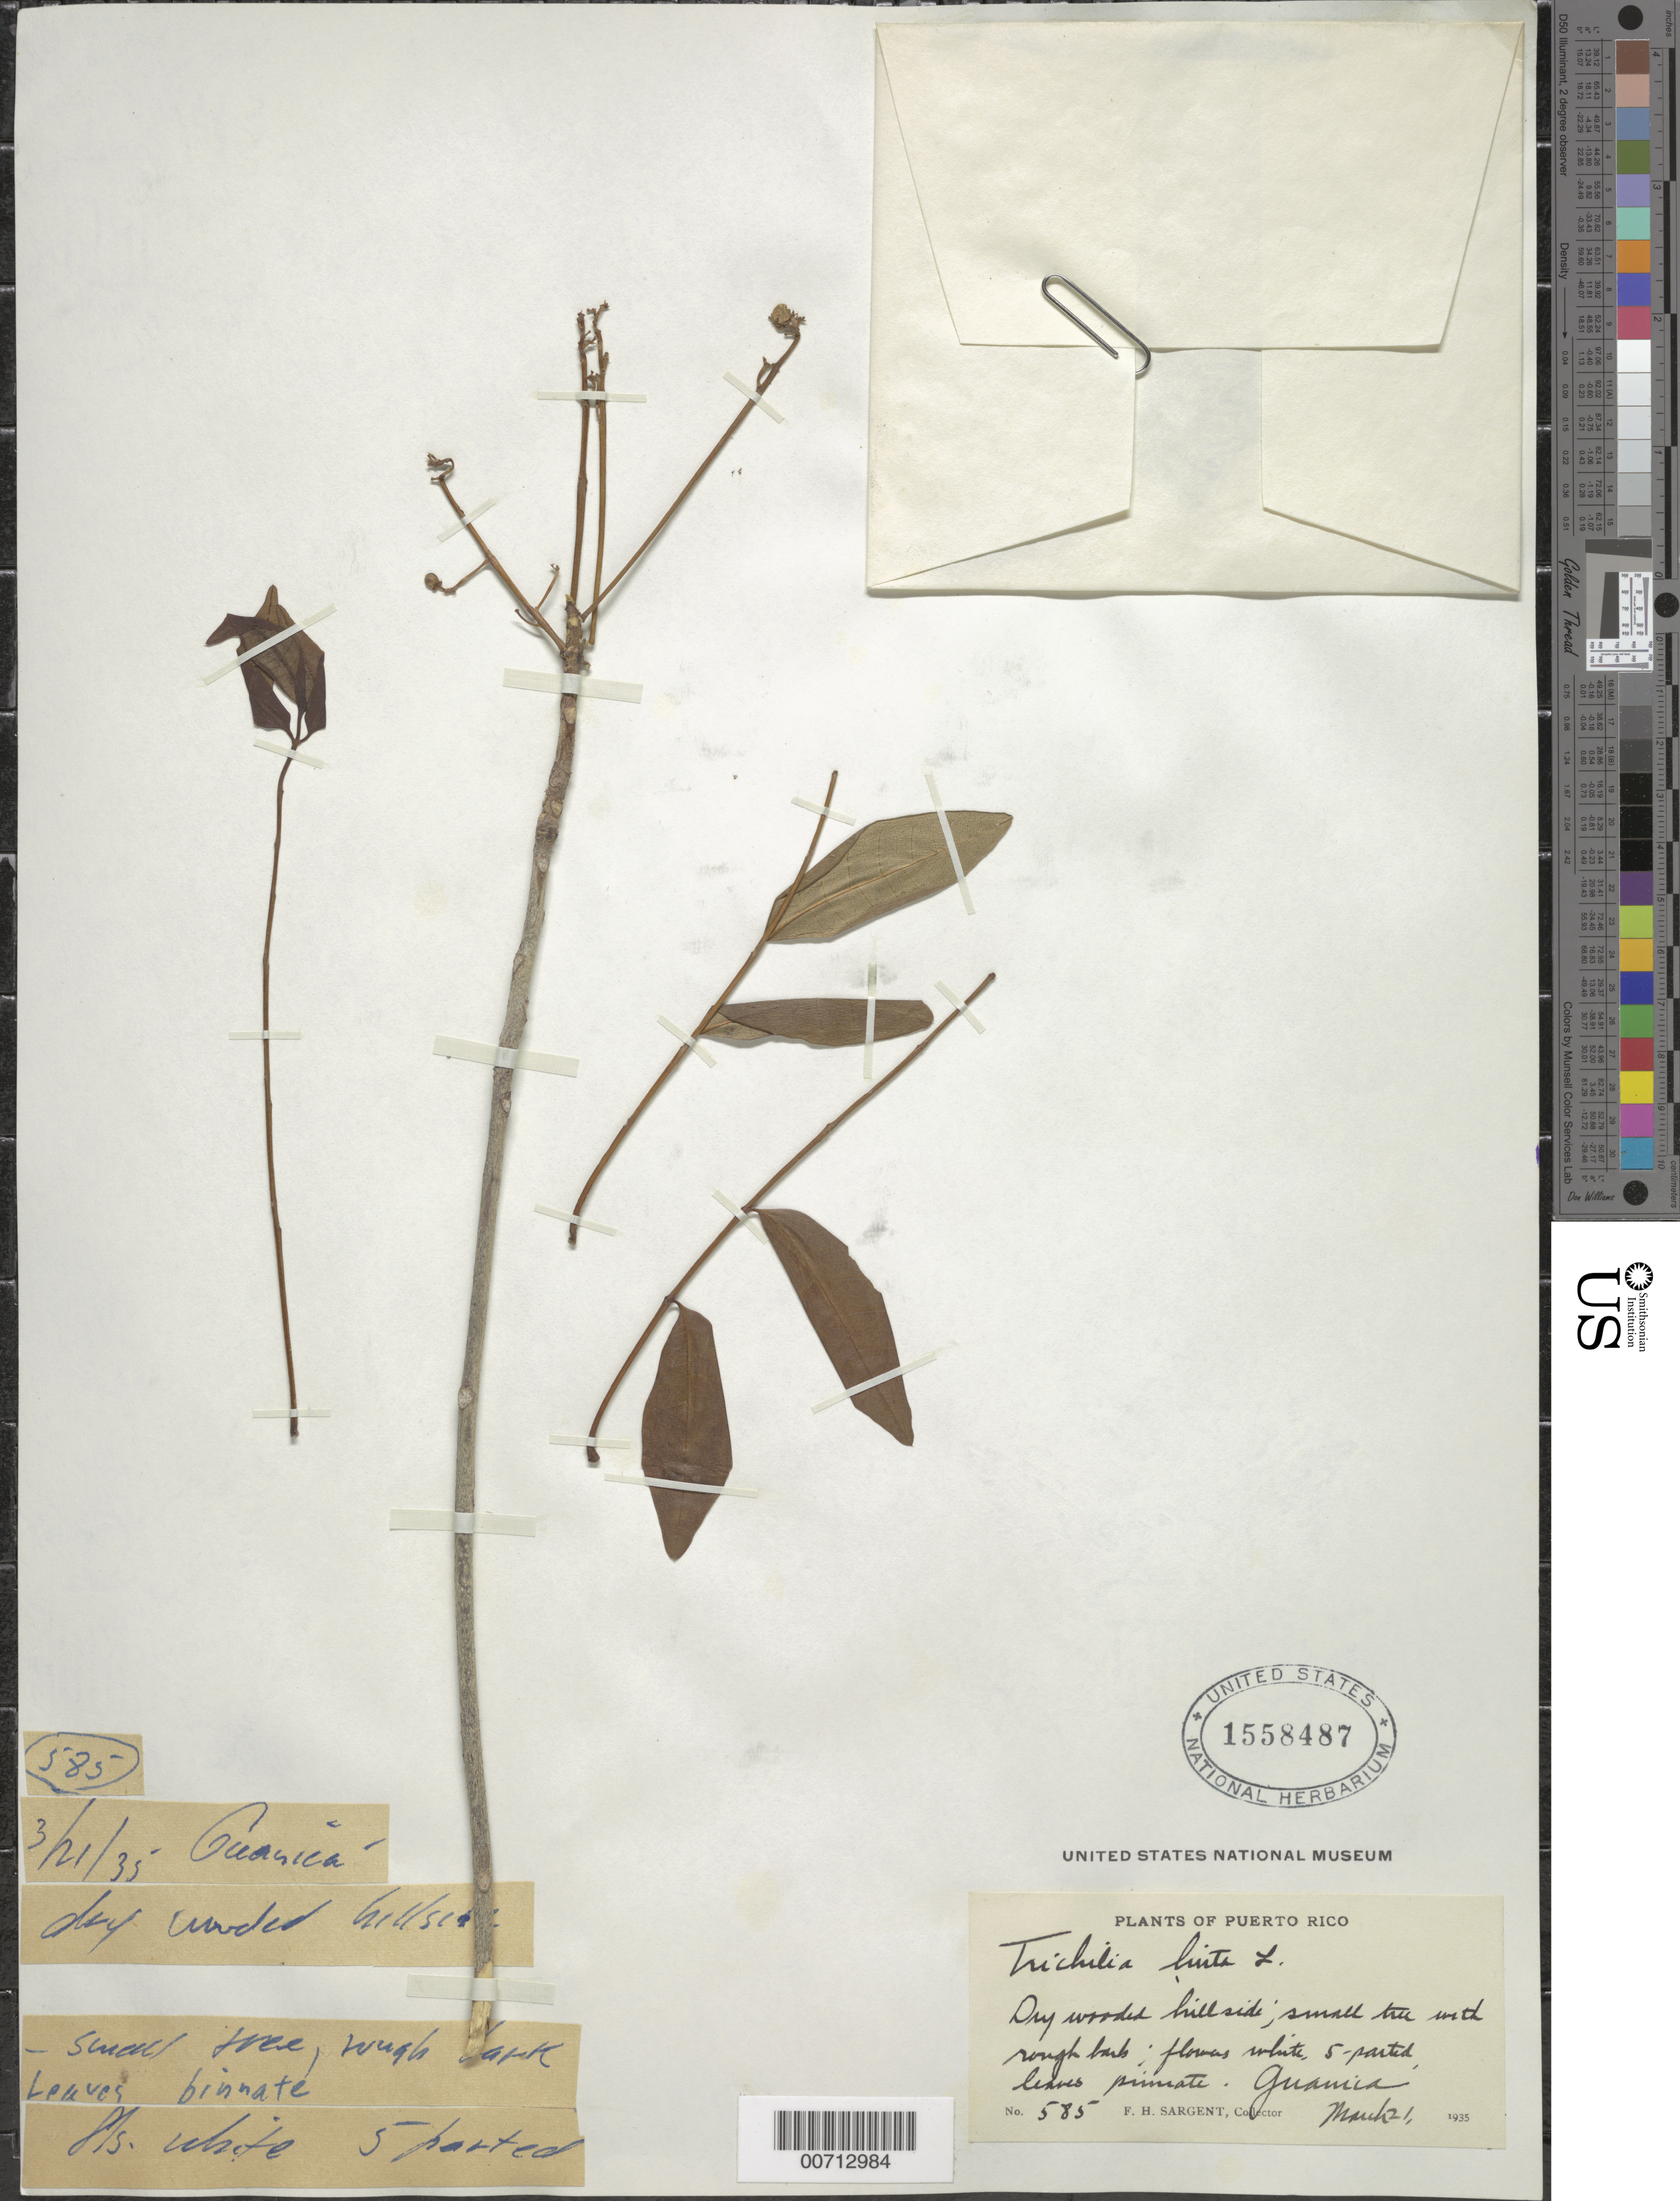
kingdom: Plantae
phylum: Tracheophyta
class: Magnoliopsida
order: Sapindales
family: Meliaceae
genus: Trichilia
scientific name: Trichilia hirta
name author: L.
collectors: F. H. Sargent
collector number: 585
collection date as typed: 21 Mar 1935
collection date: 1935-03-21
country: Puerto Rico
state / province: Guanica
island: Greater Antilles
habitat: Dry wooded hillside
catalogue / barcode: US 1558487